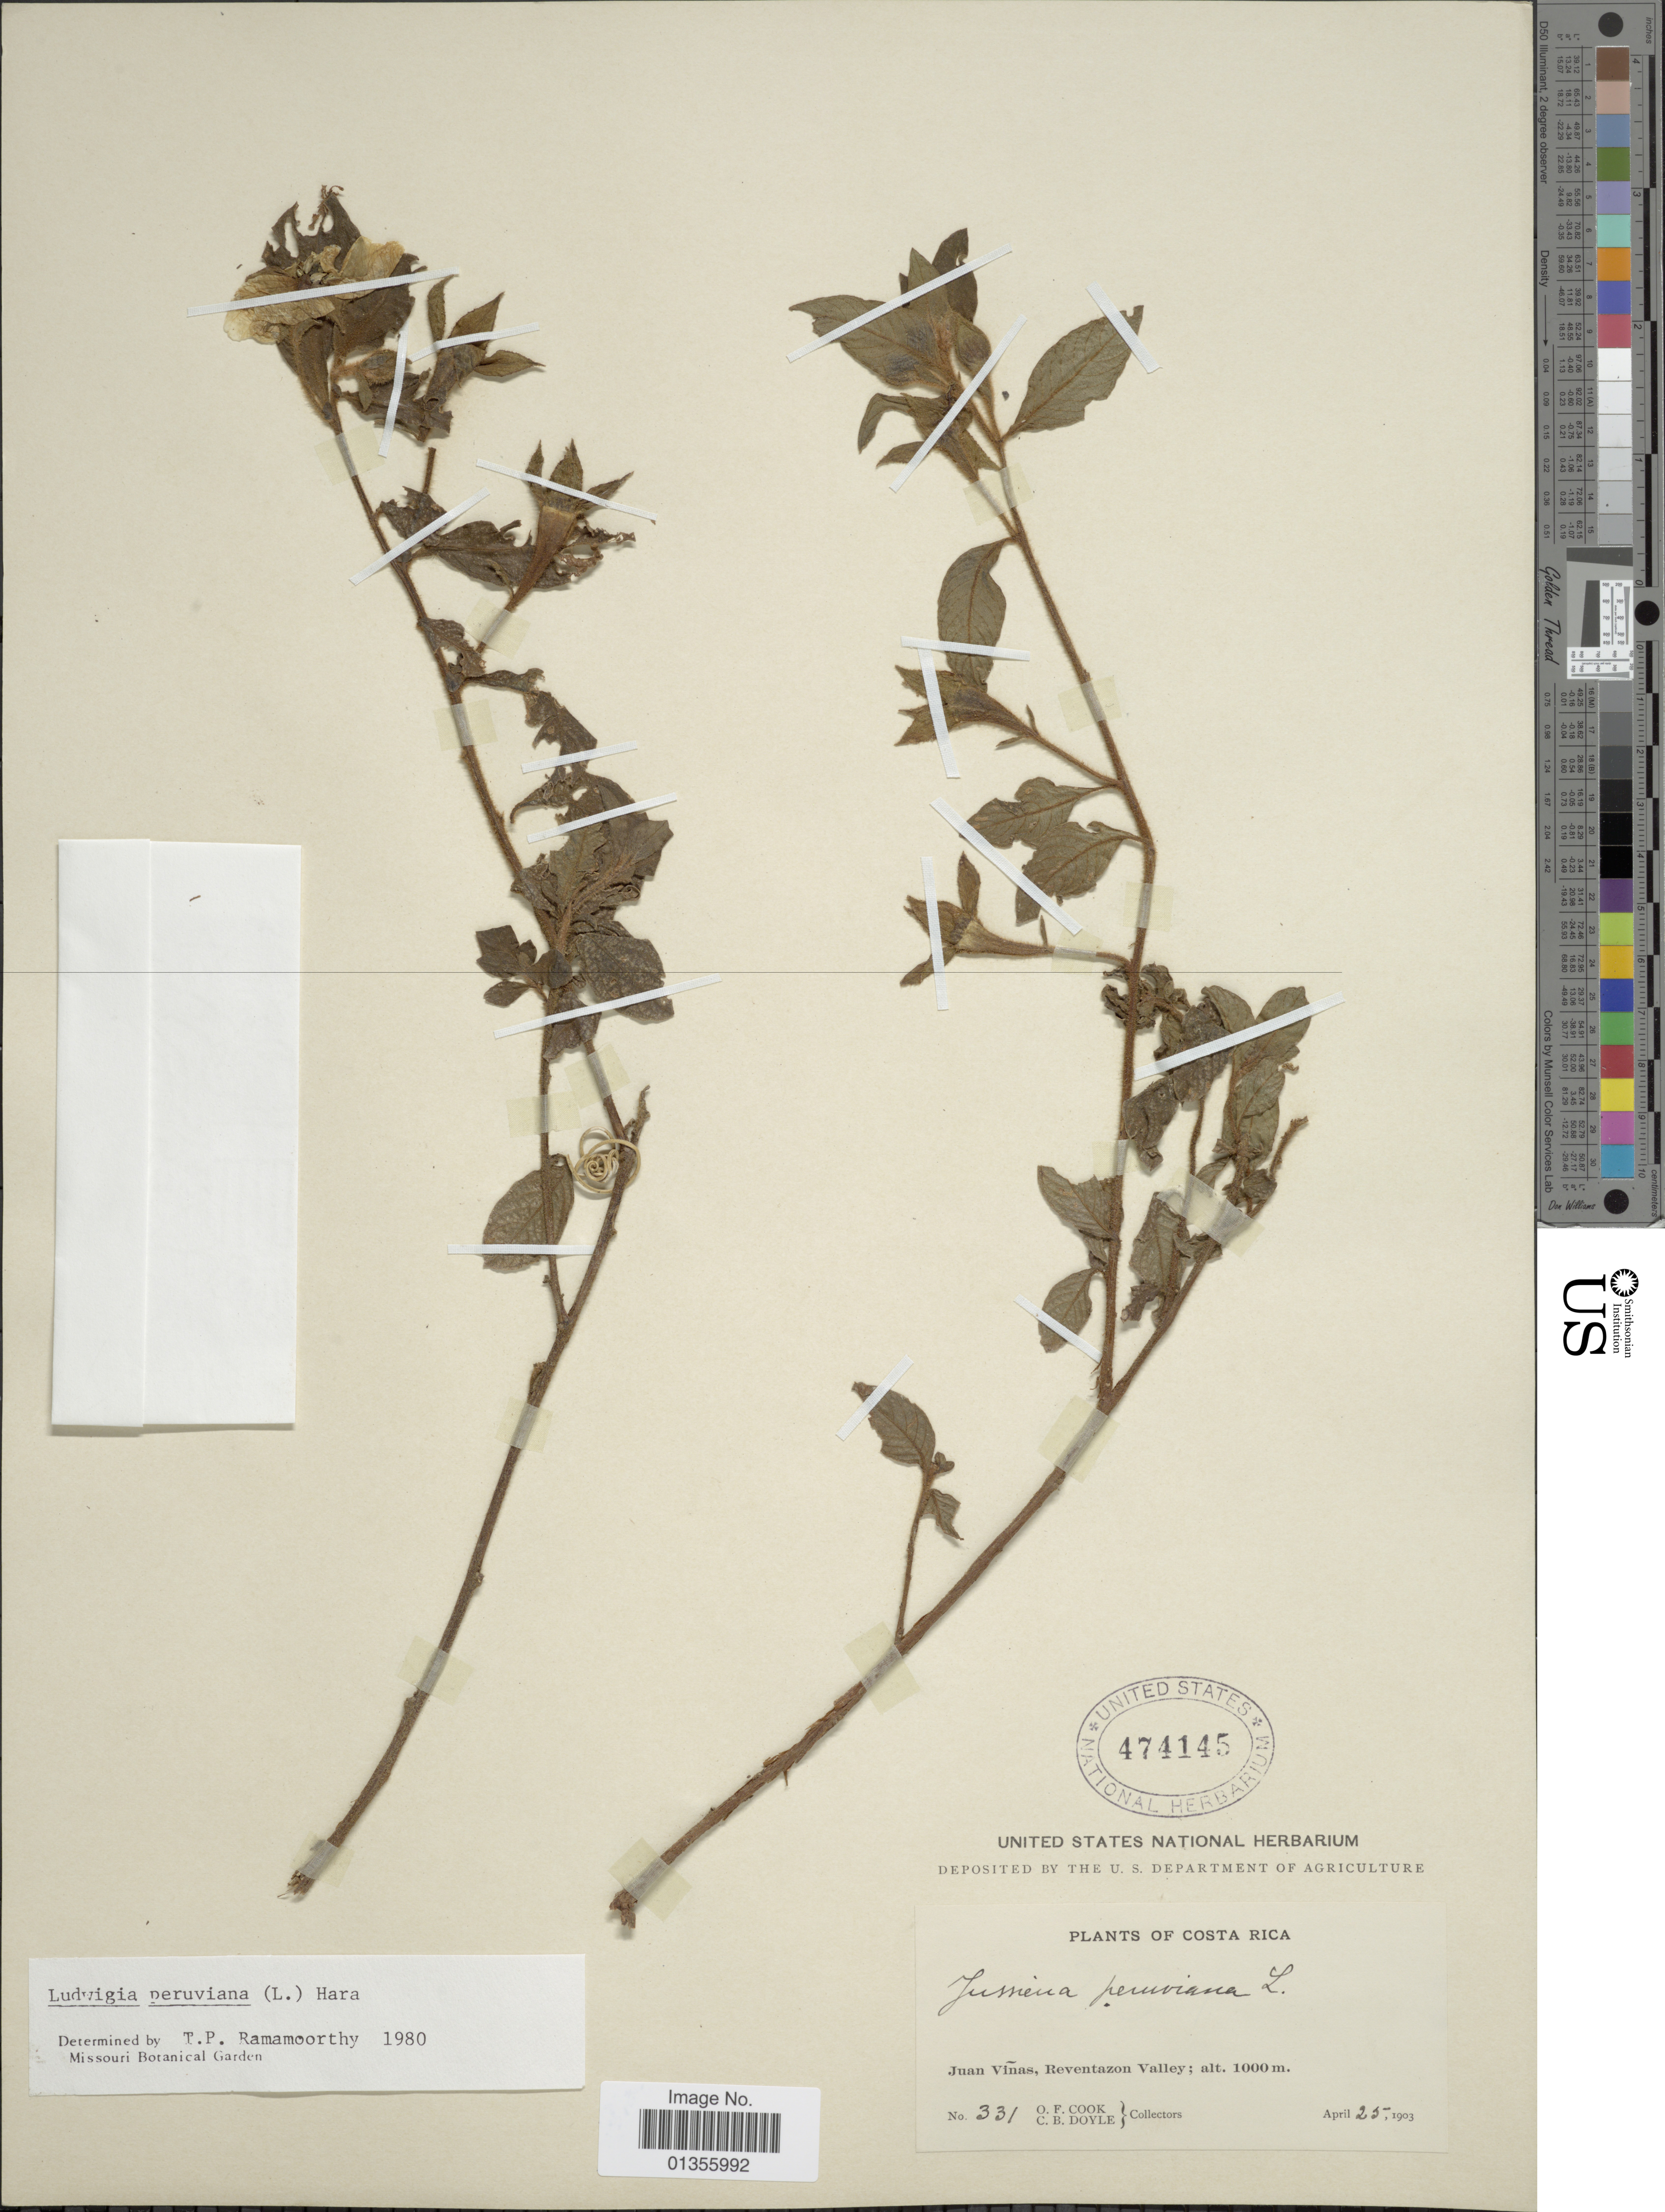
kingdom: Plantae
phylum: Tracheophyta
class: Magnoliopsida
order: Myrtales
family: Onagraceae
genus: Ludwigia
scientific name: Ludwigia peruviana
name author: (L.) H. Hara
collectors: O. F. Cook & C. Doyle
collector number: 331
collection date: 1903-04-25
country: Costa Rica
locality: Juan Viñas, Reventazon Valley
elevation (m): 1000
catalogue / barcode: US 474145